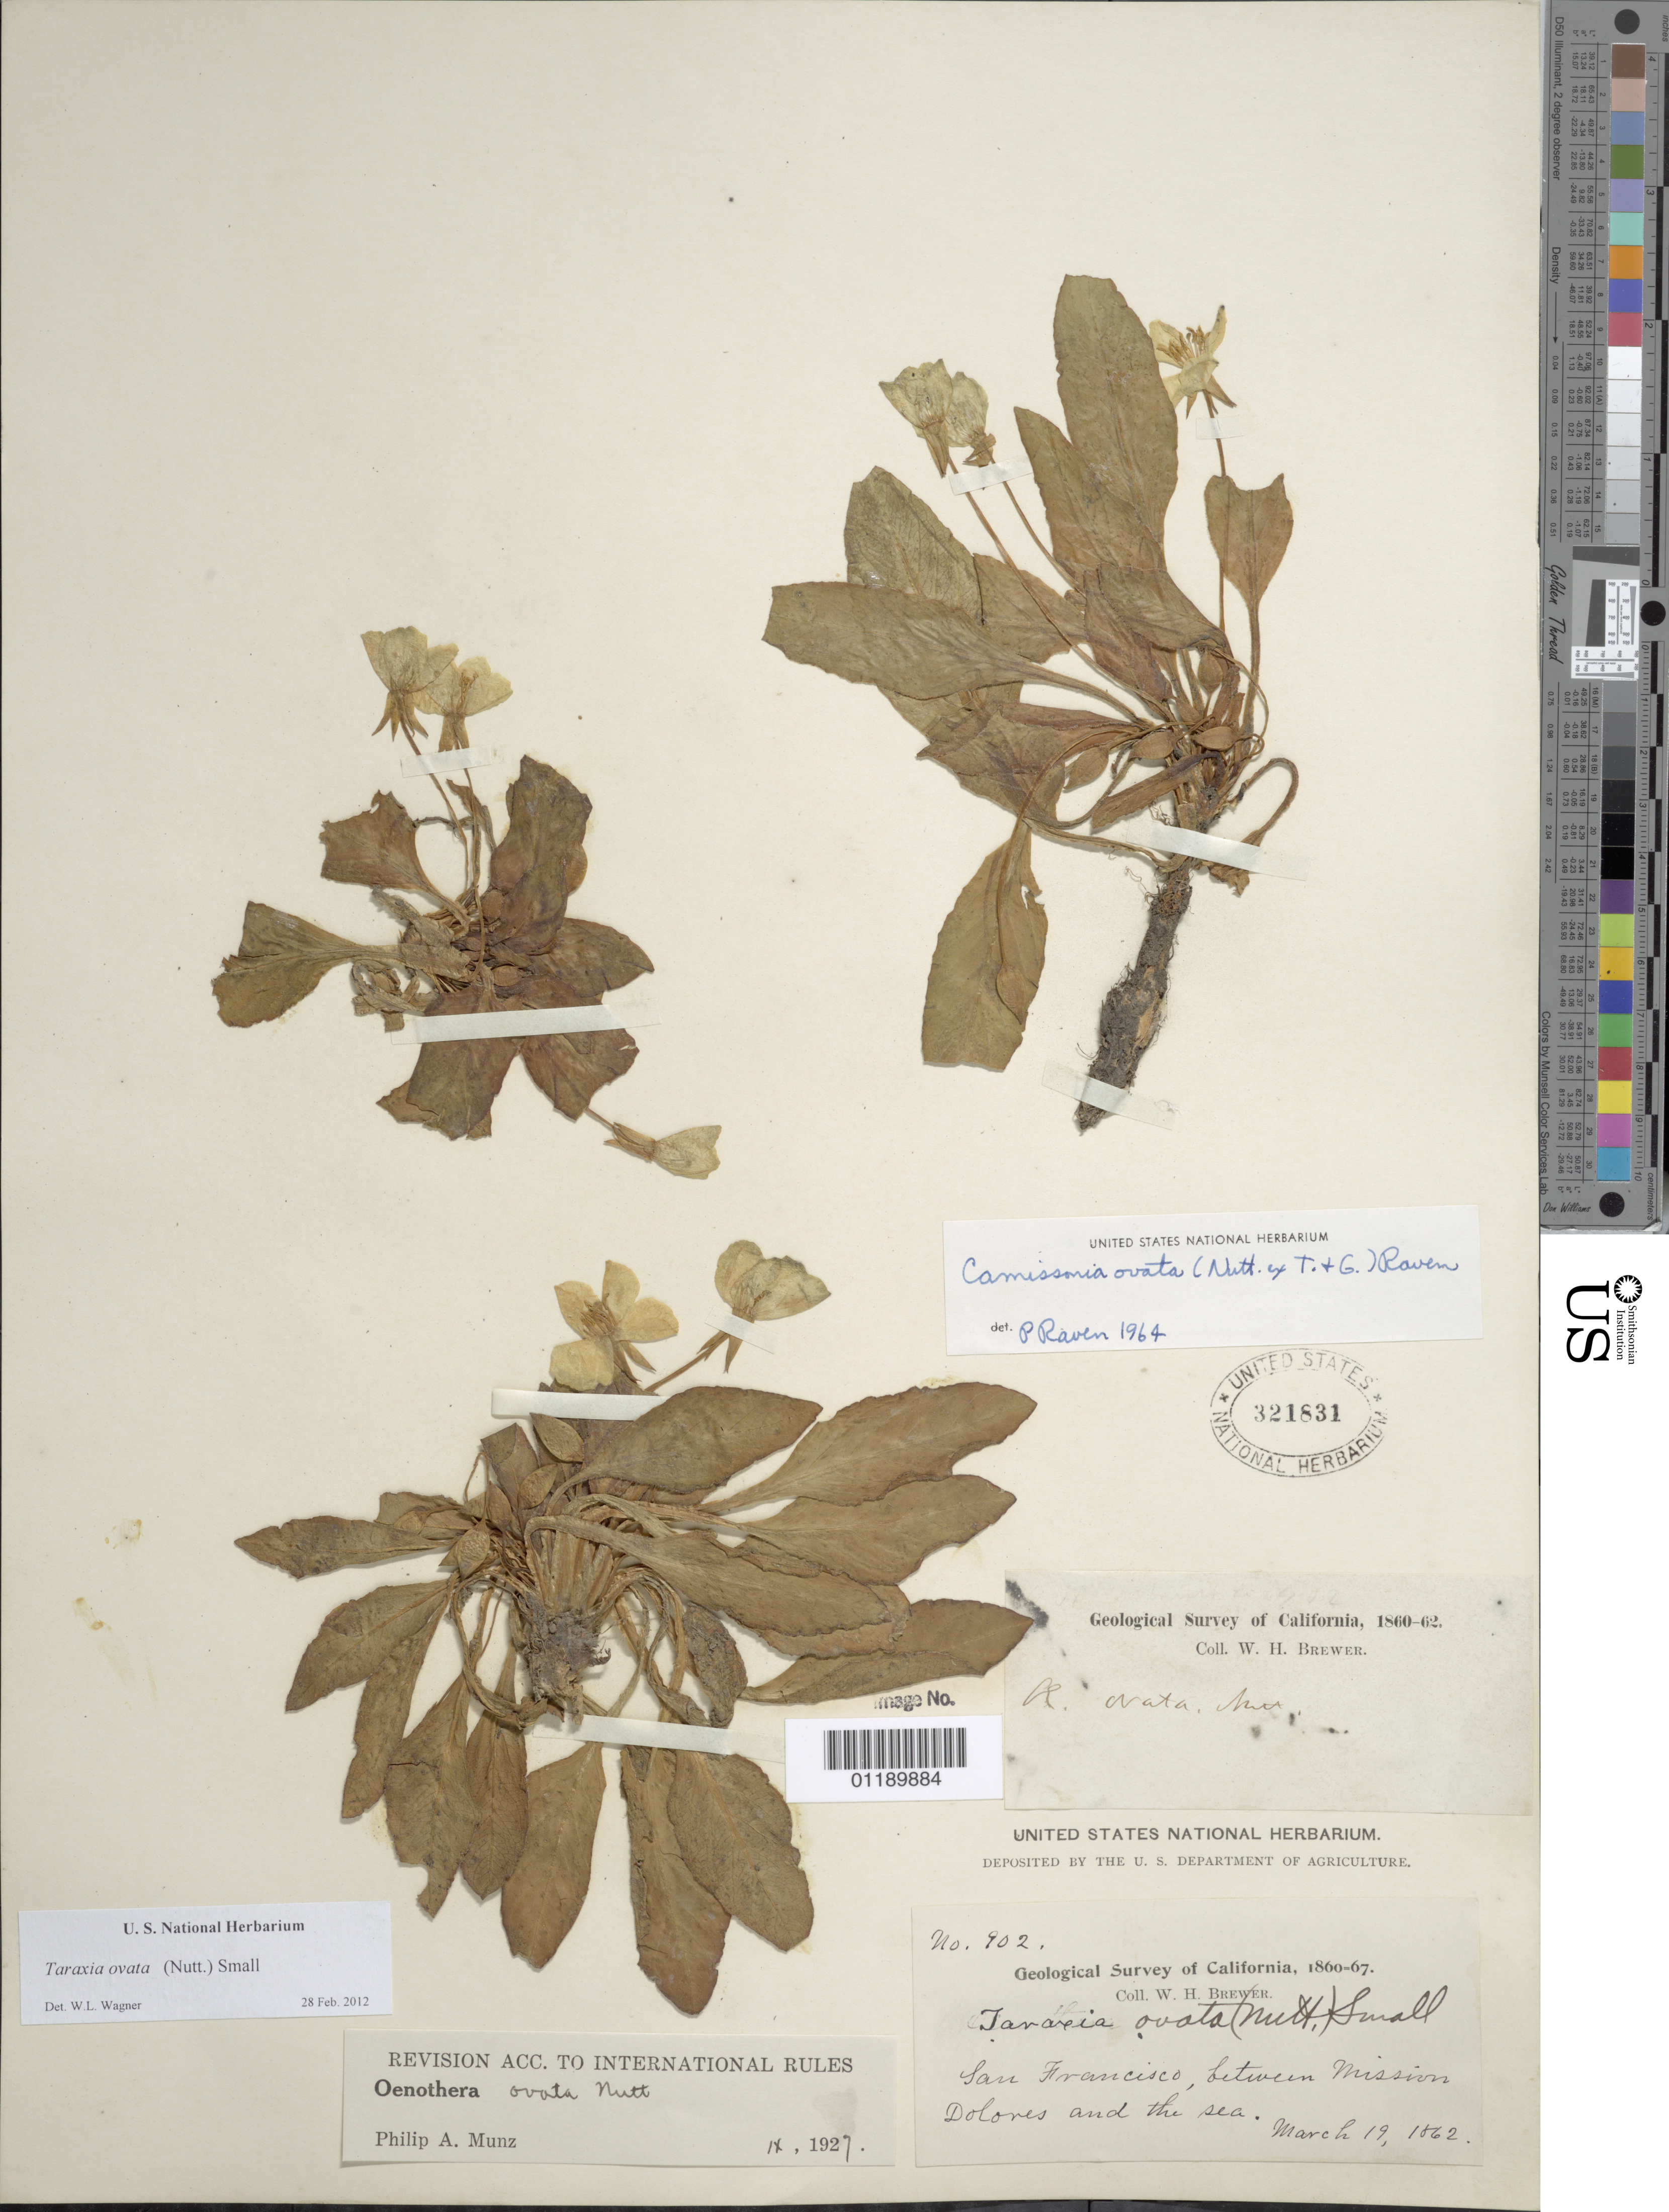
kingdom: Plantae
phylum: Tracheophyta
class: Magnoliopsida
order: Myrtales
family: Onagraceae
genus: Taraxia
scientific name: Taraxia ovata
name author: (Nutt.) Small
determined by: Wagner, W. L., (BOT), Smithsonian Institution - National Museum of Natural History (UNITED STATES)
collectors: W. H. Brewer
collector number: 902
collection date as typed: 19 Mar 1862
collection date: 1862-03-19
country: United States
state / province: California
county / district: San Francisco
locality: San Francisco, between Mission Dolores and the sea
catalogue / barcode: US 321831